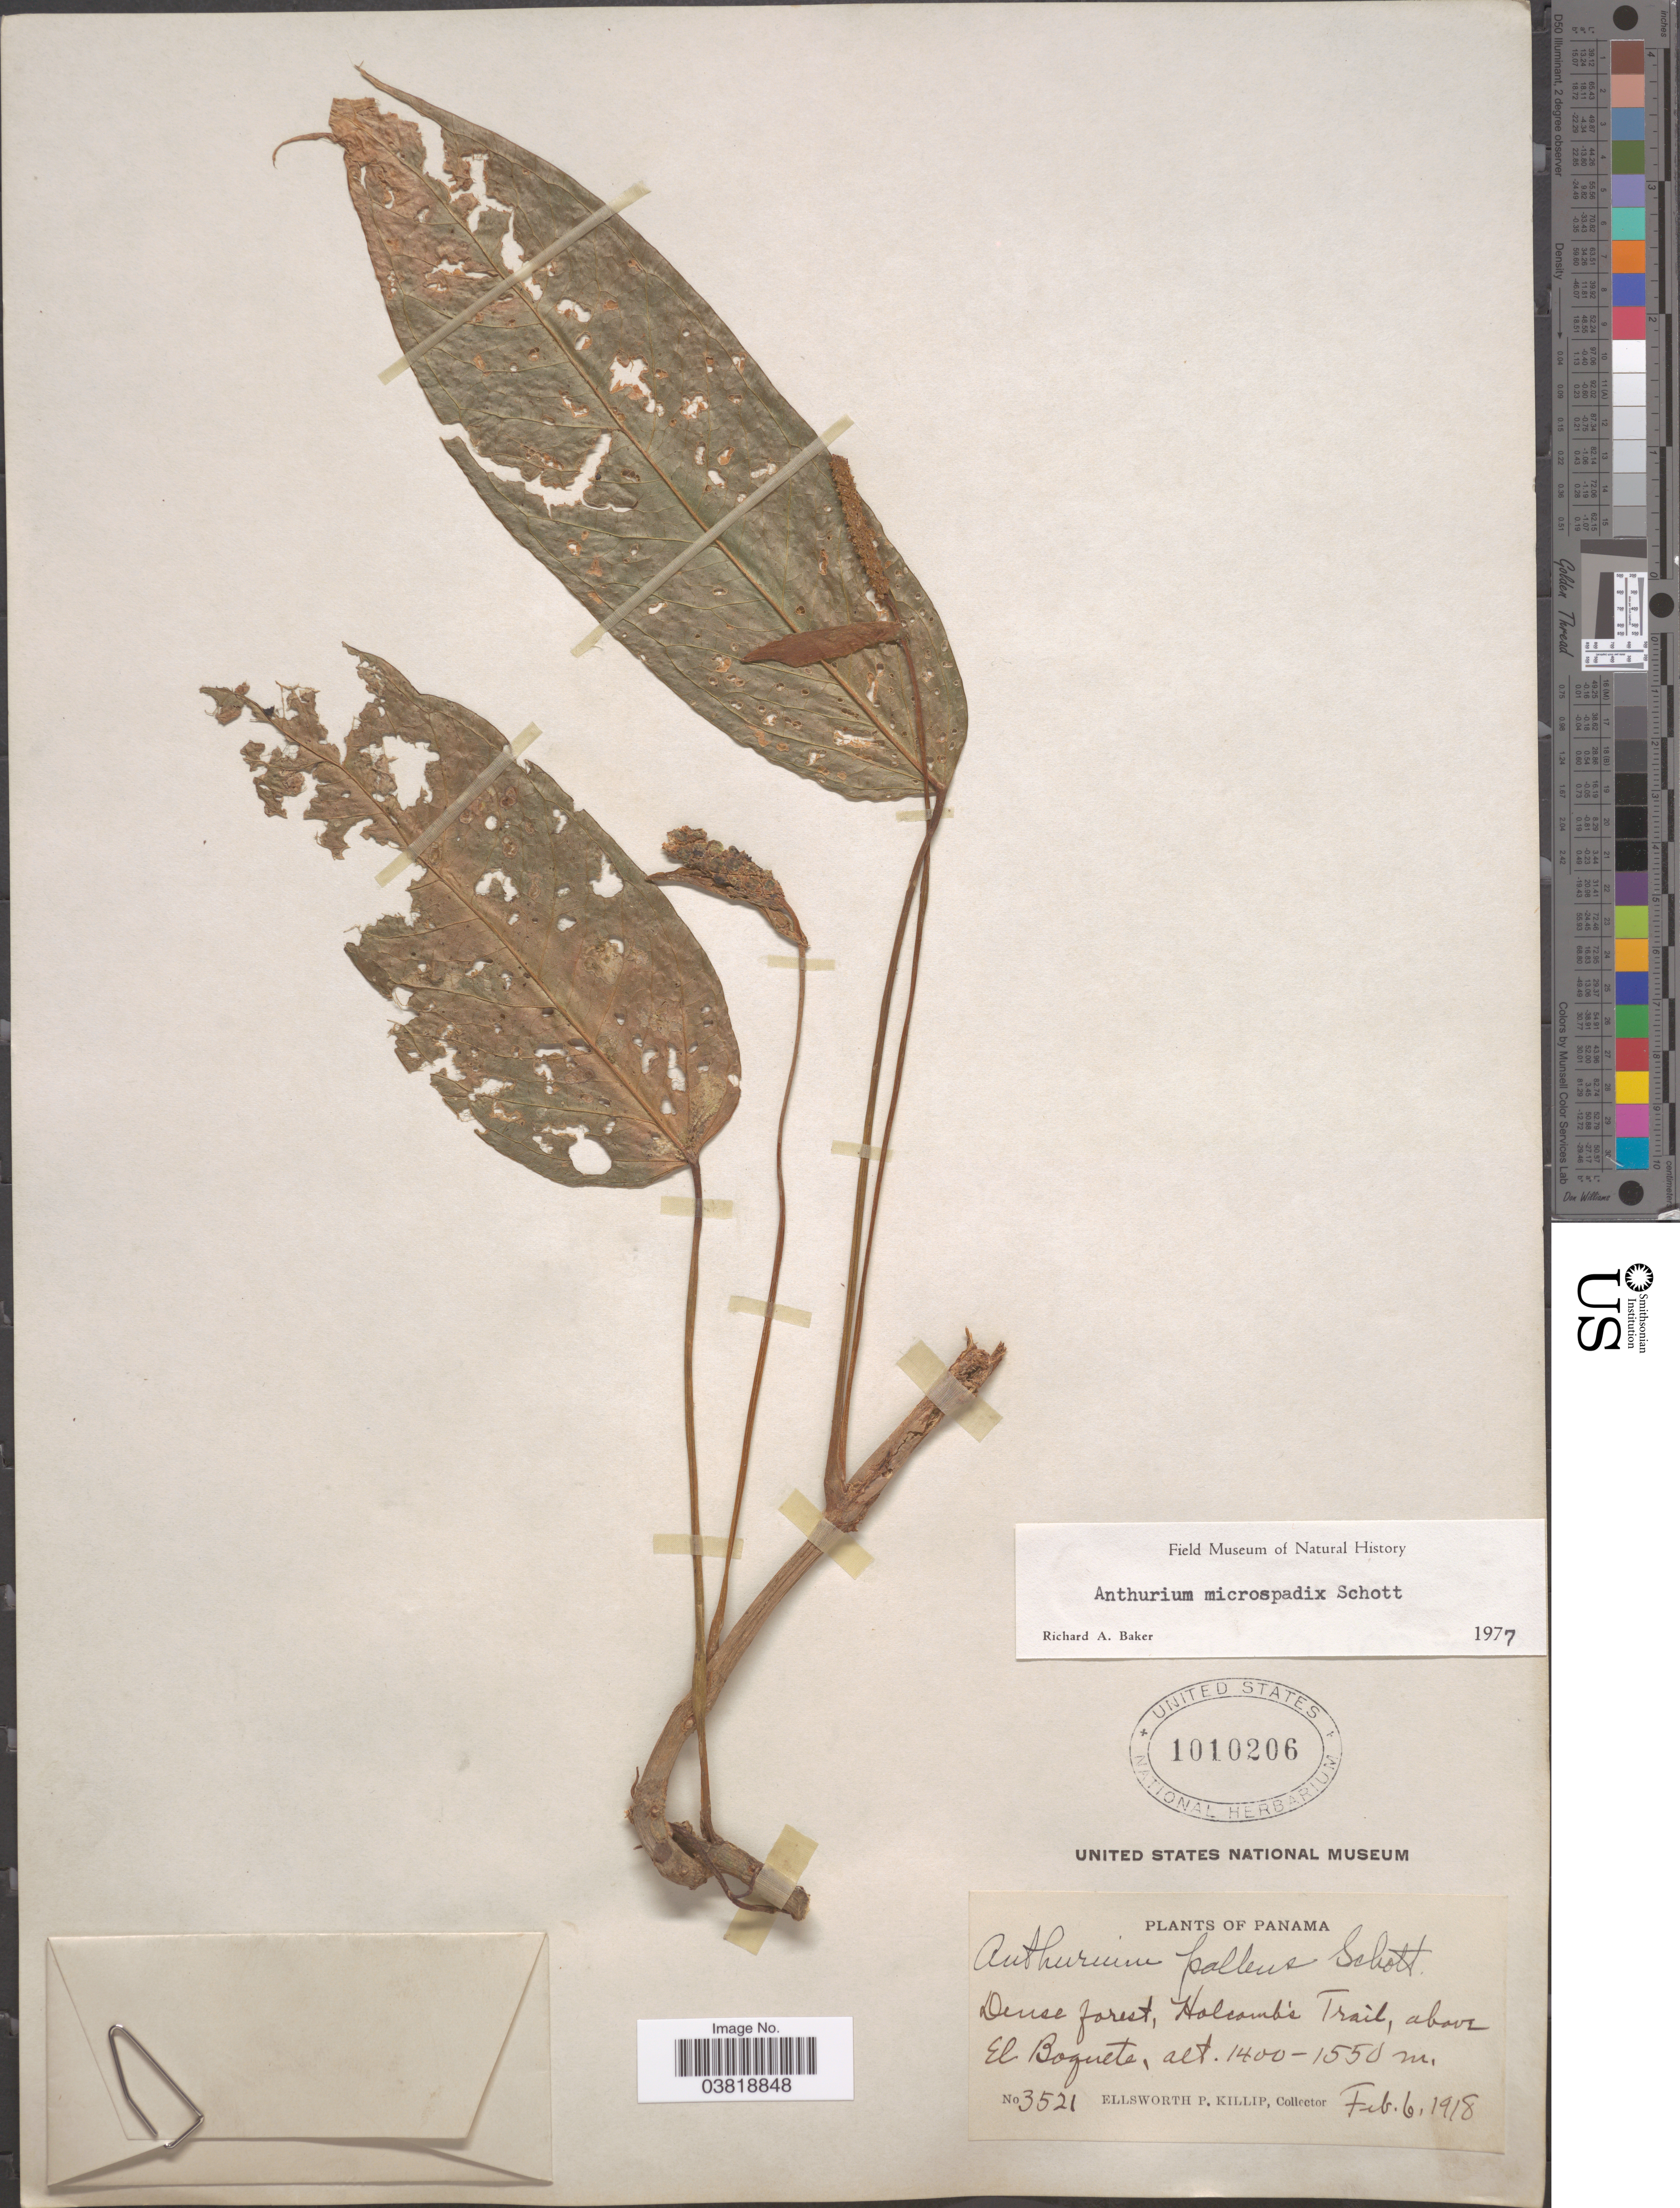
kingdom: Plantae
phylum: Tracheophyta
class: Liliopsida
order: Alismatales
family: Araceae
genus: Anthurium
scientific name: Anthurium microspadix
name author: Schott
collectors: E. P. Killip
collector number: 3521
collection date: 1918-02-06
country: Panama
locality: Holcomb's Trail, above El Boquete.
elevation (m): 1400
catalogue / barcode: US 1010206